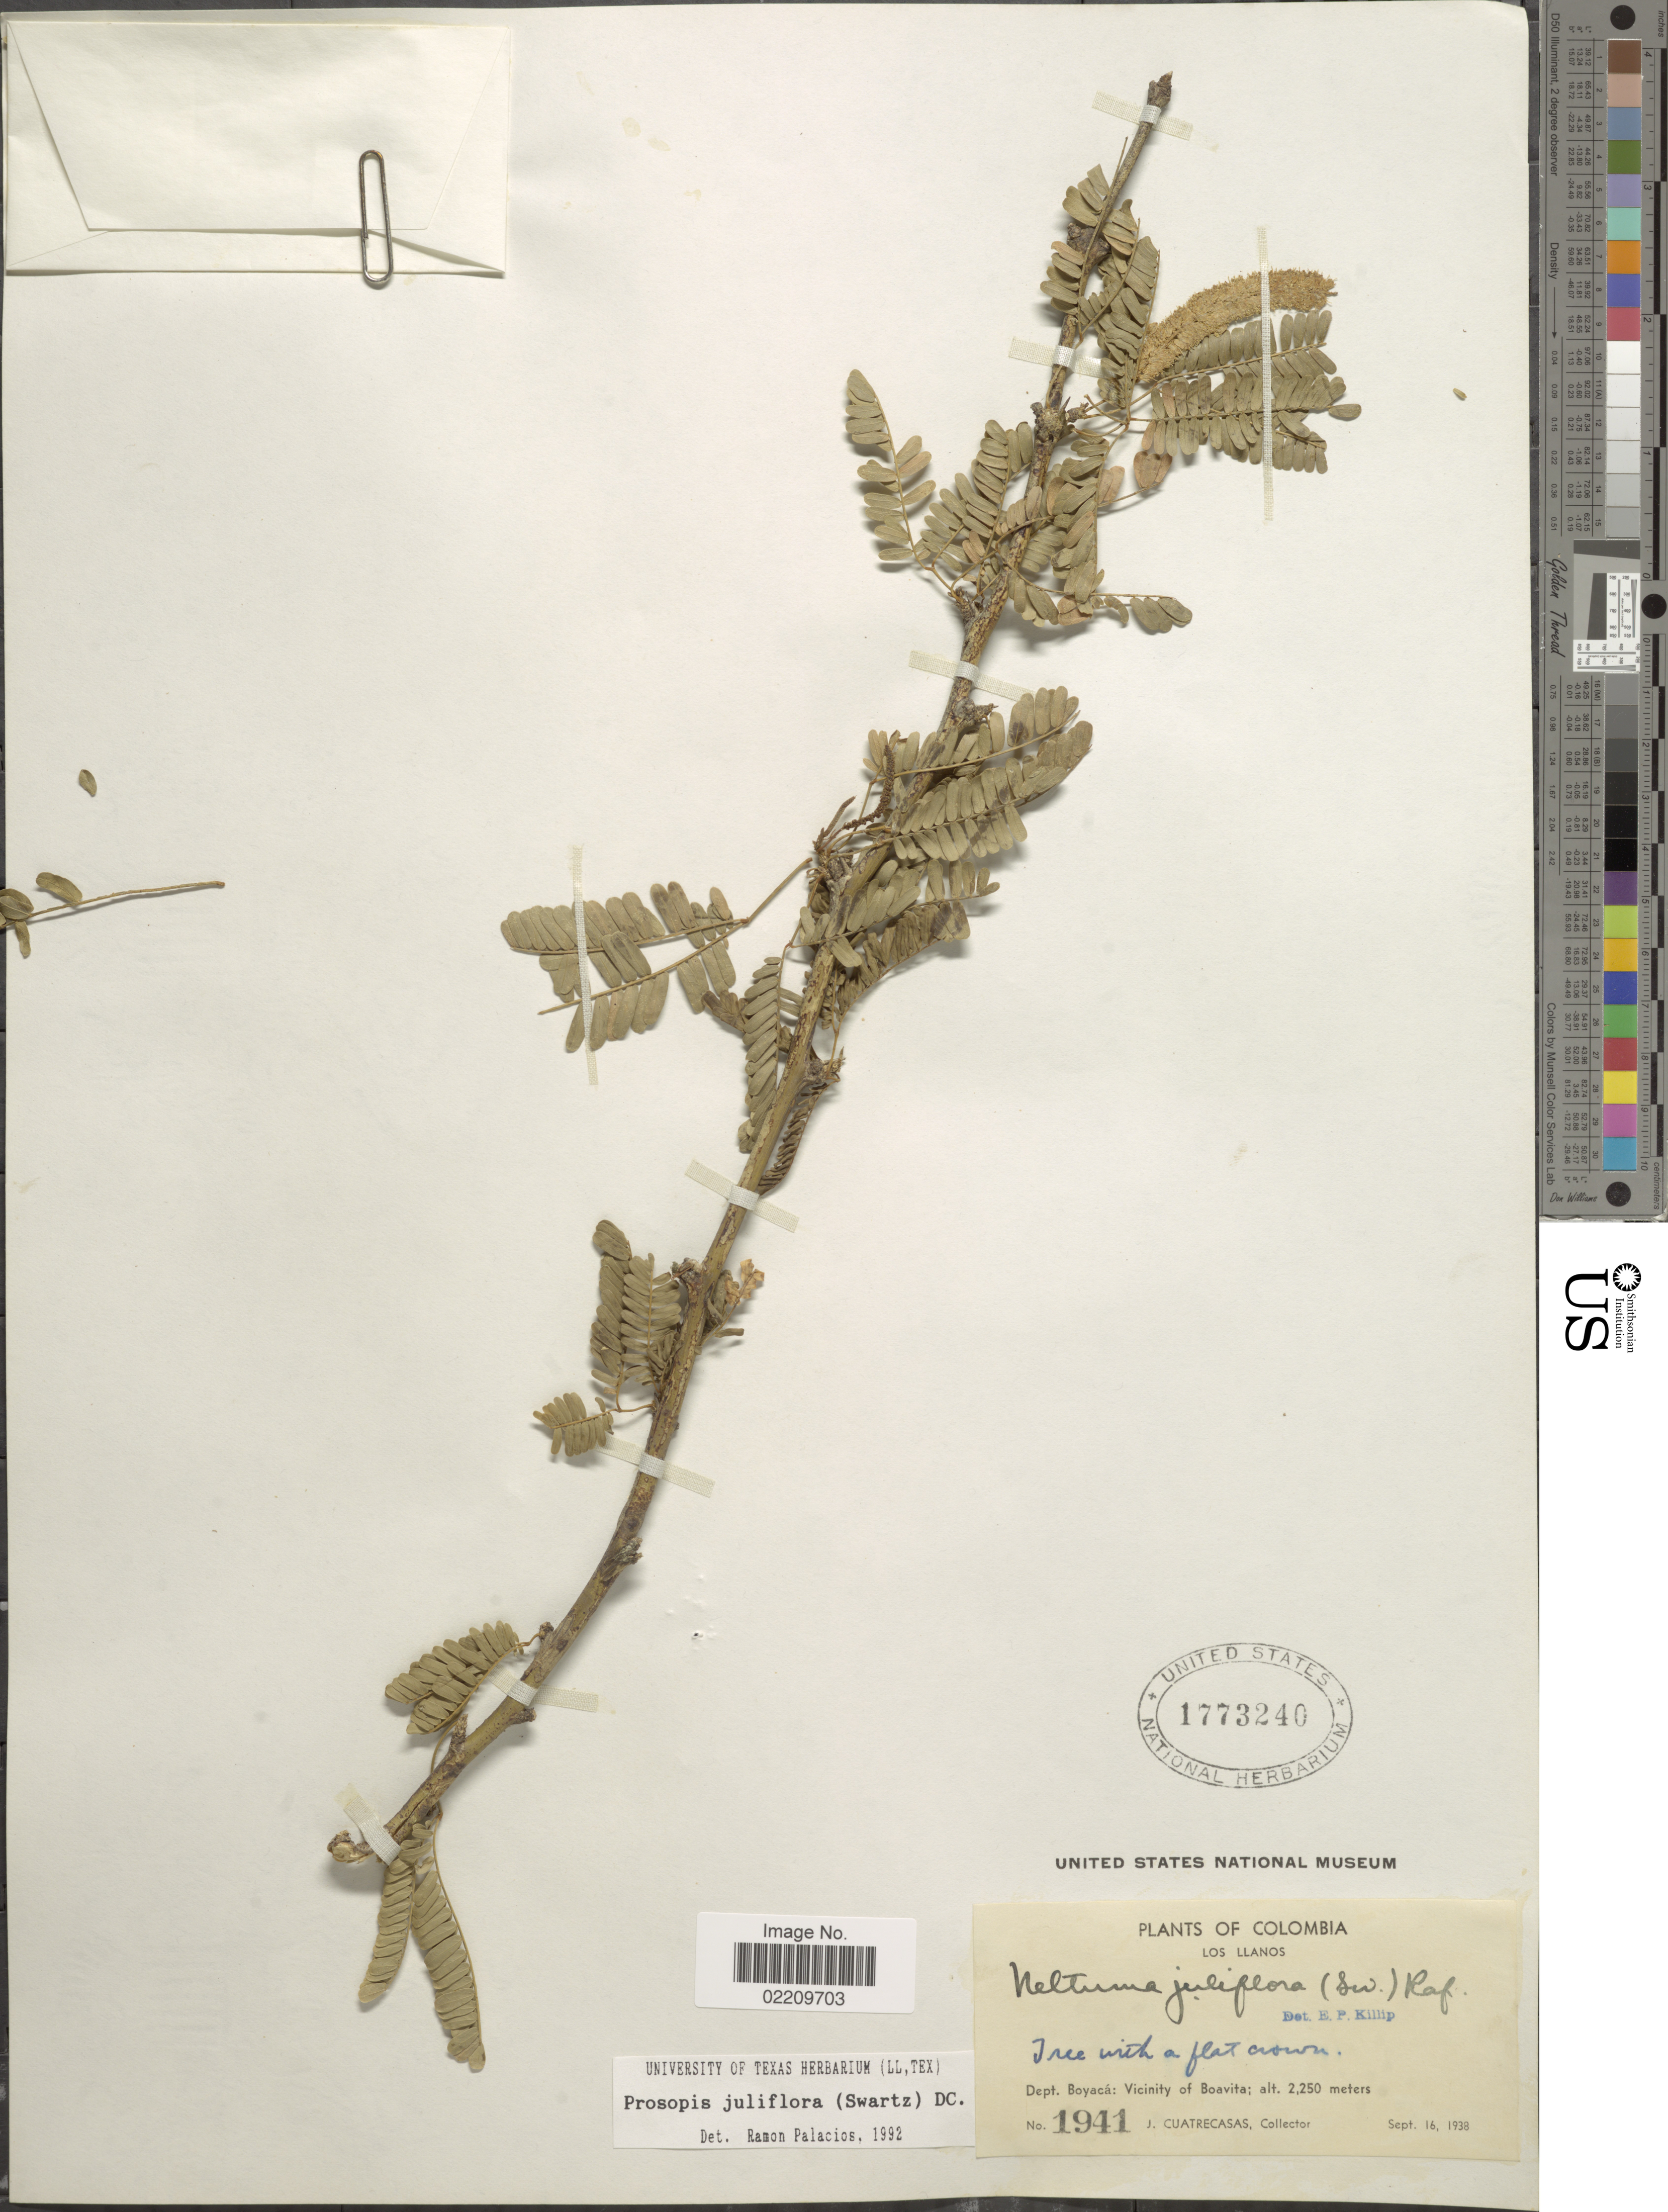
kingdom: Plantae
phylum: Tracheophyta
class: Magnoliopsida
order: Fabales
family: Fabaceae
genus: Neltuma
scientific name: Neltuma juliflora var. juliflora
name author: (Sw.) Raf.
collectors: J. Cuatrecasas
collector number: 1941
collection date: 1938-09-16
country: Colombia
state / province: Boyacá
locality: Los Llanos. Dept. Boyacá: Vicinity of Boavita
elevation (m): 2250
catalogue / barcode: US 1773240